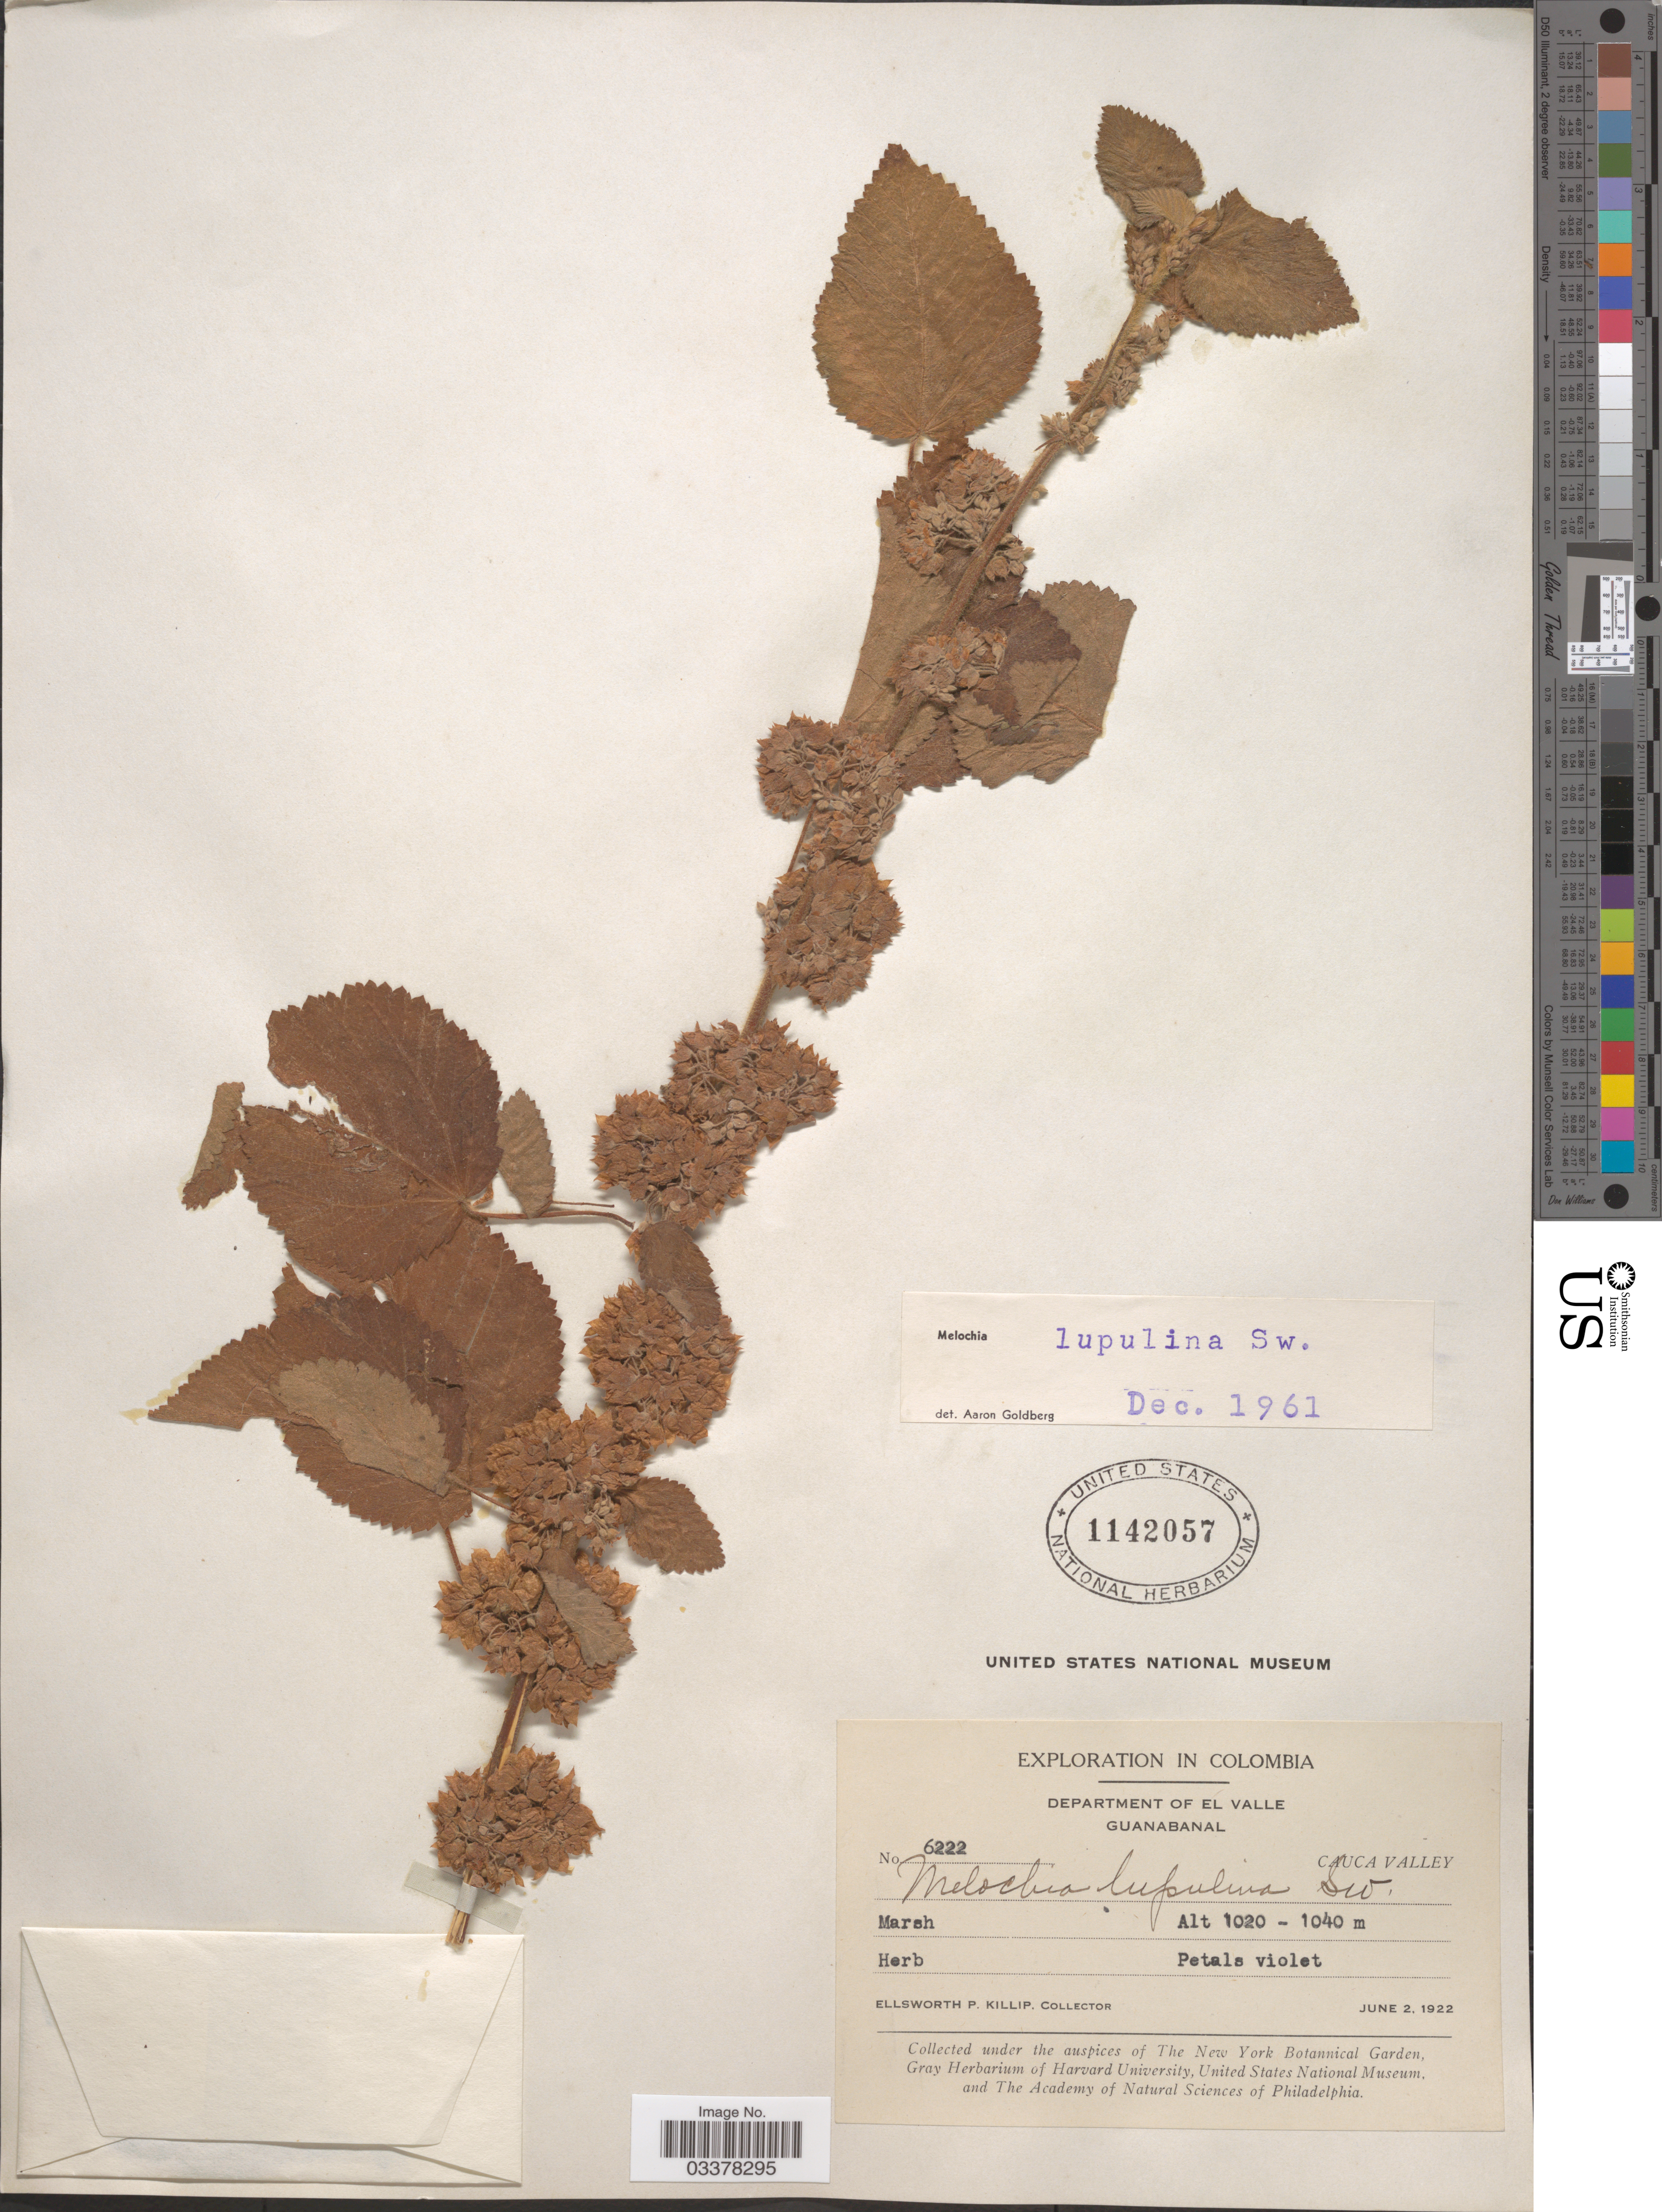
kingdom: Plantae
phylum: Tracheophyta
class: Magnoliopsida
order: Malvales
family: Malvaceae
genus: Melochia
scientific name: Melochia lupulina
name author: Sw.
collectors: E. P. Killip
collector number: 6222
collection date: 1922-06-02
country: Colombia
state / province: Valle del Cauca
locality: Department of El Valle. Guanabanal, Cauca Valley.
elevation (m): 1020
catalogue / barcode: US 1142057